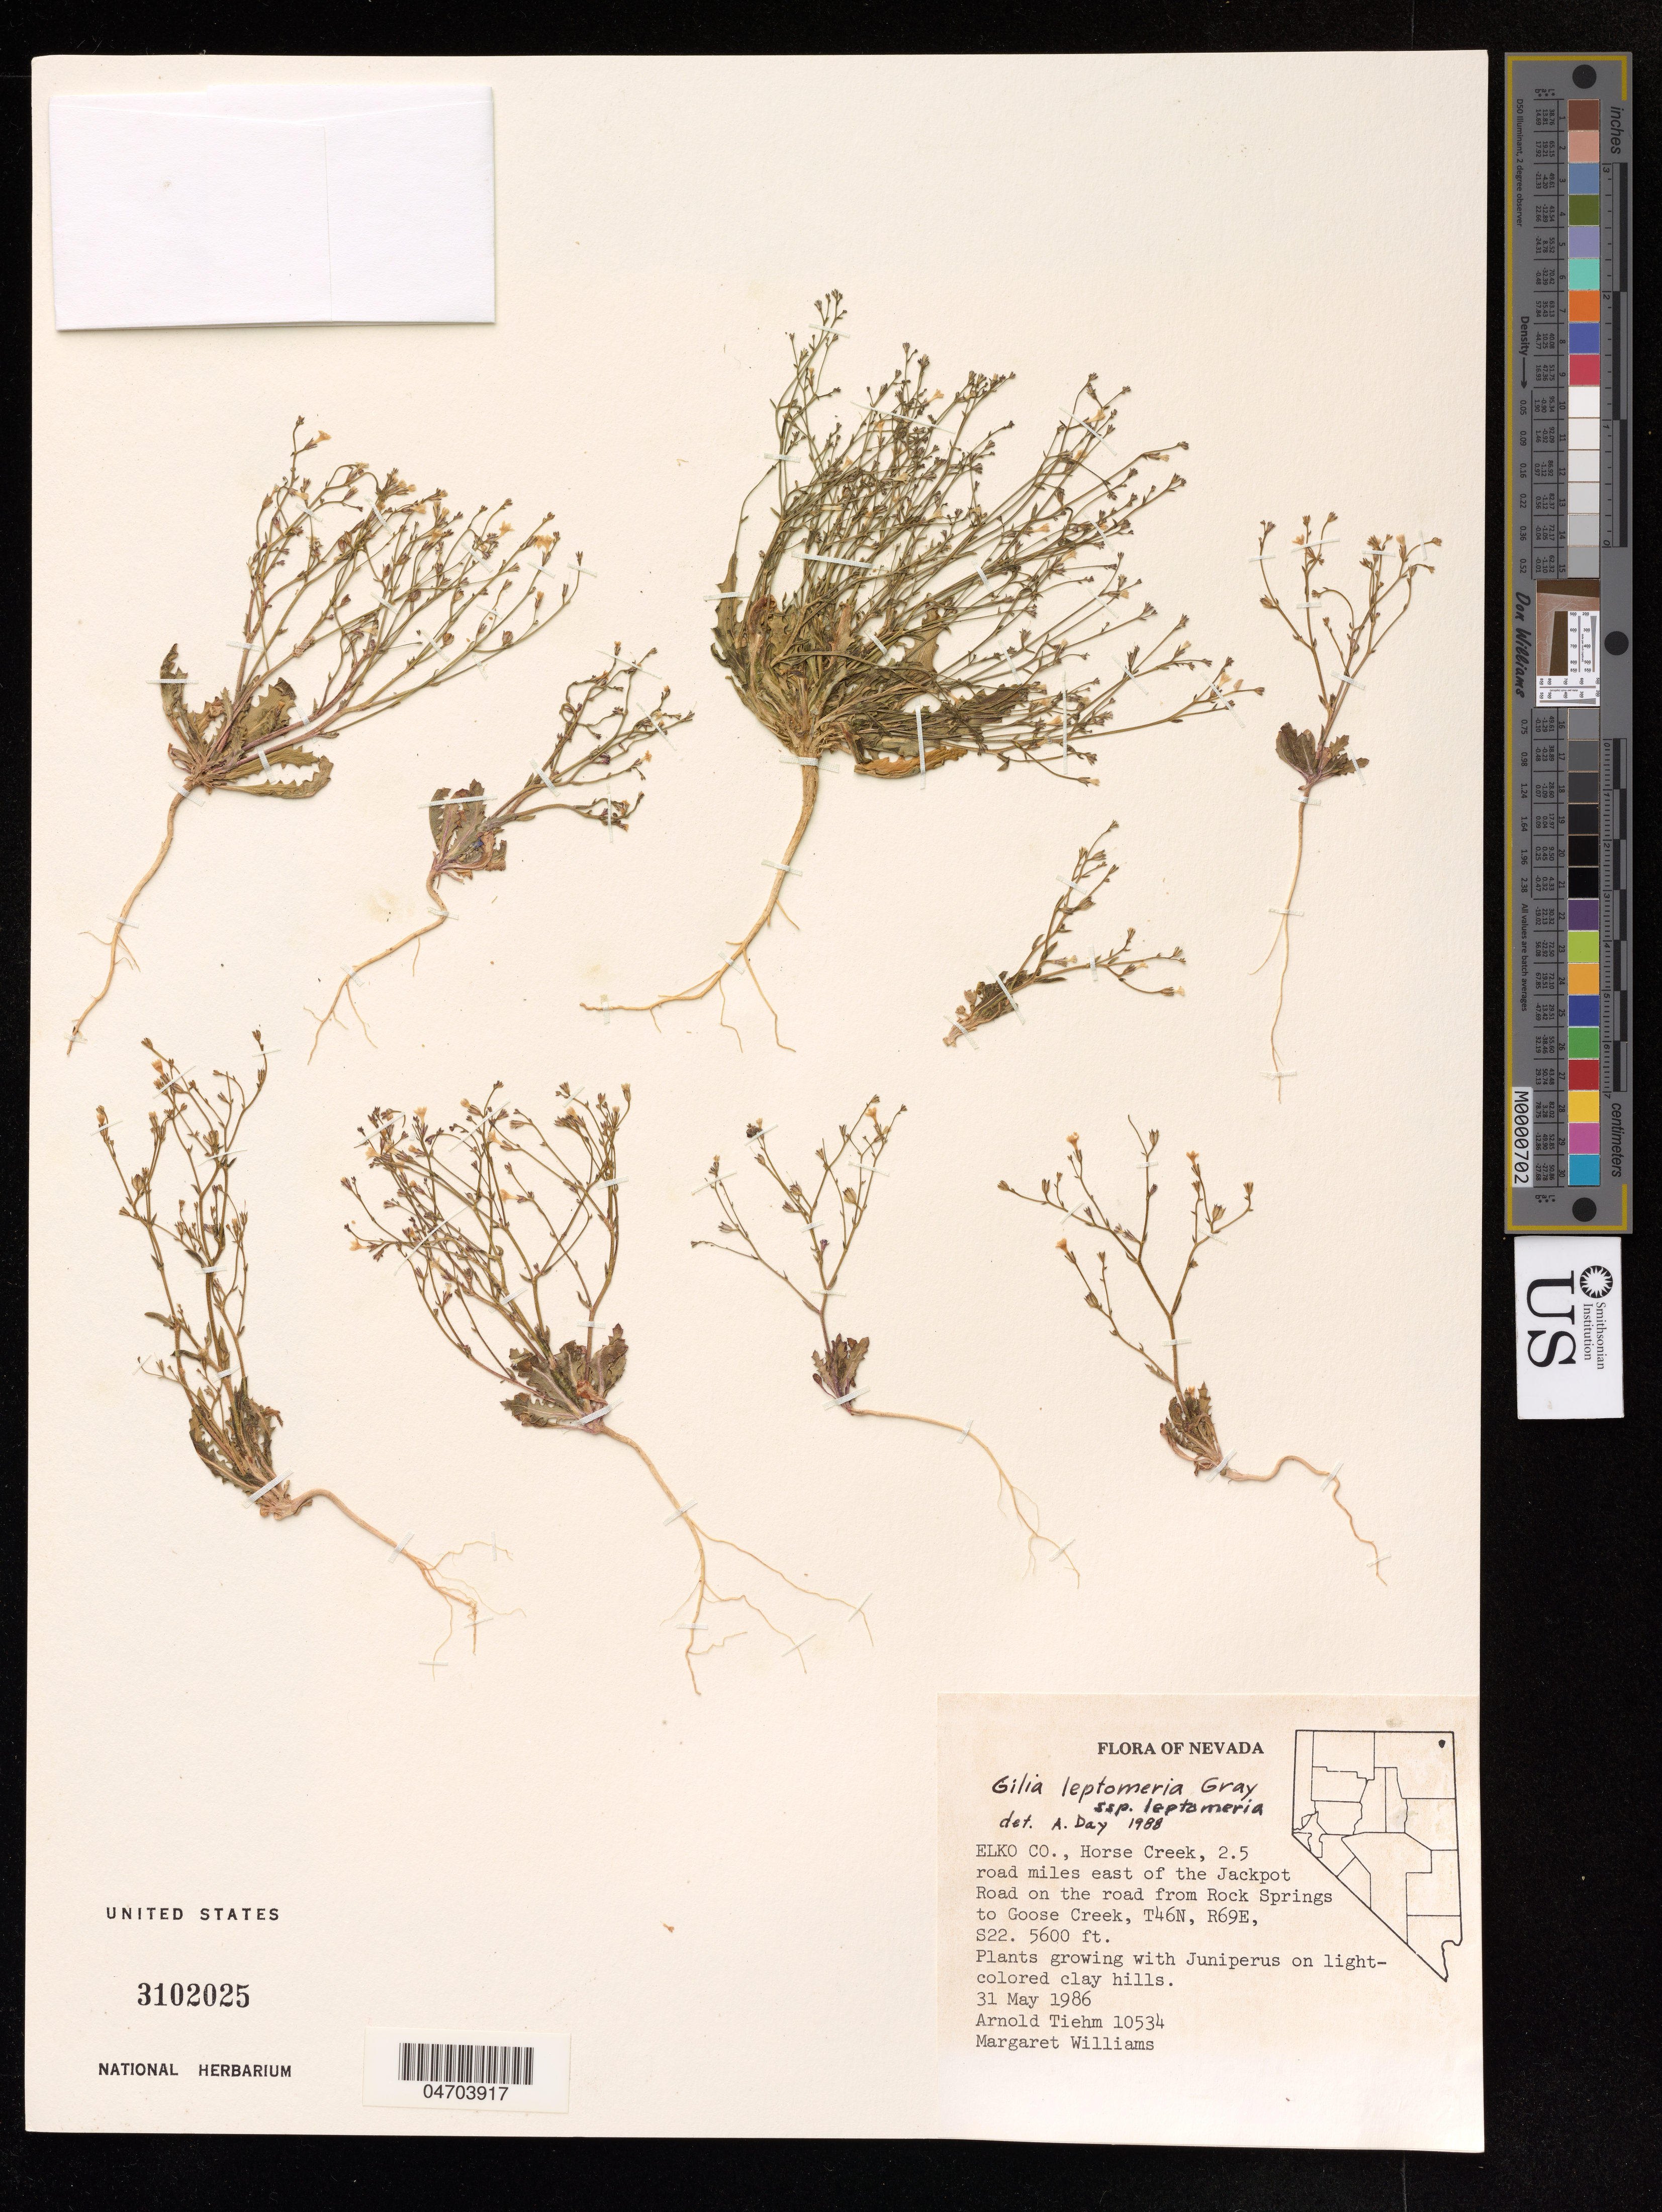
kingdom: Plantae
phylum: Tracheophyta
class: Magnoliopsida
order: Ericales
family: Polemoniaceae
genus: Gilia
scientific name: Gilia leptomeria subsp. leptomeria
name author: A. Gray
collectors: A. Tiehm & M. Williams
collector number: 10534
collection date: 1986-05-31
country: United States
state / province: Nevada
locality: Elko Co., Horse Creek, 2.5 road miles east of the Jackpot Road on the road from Rock Springs to Goose Creek.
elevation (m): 1707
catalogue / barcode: US 3102025